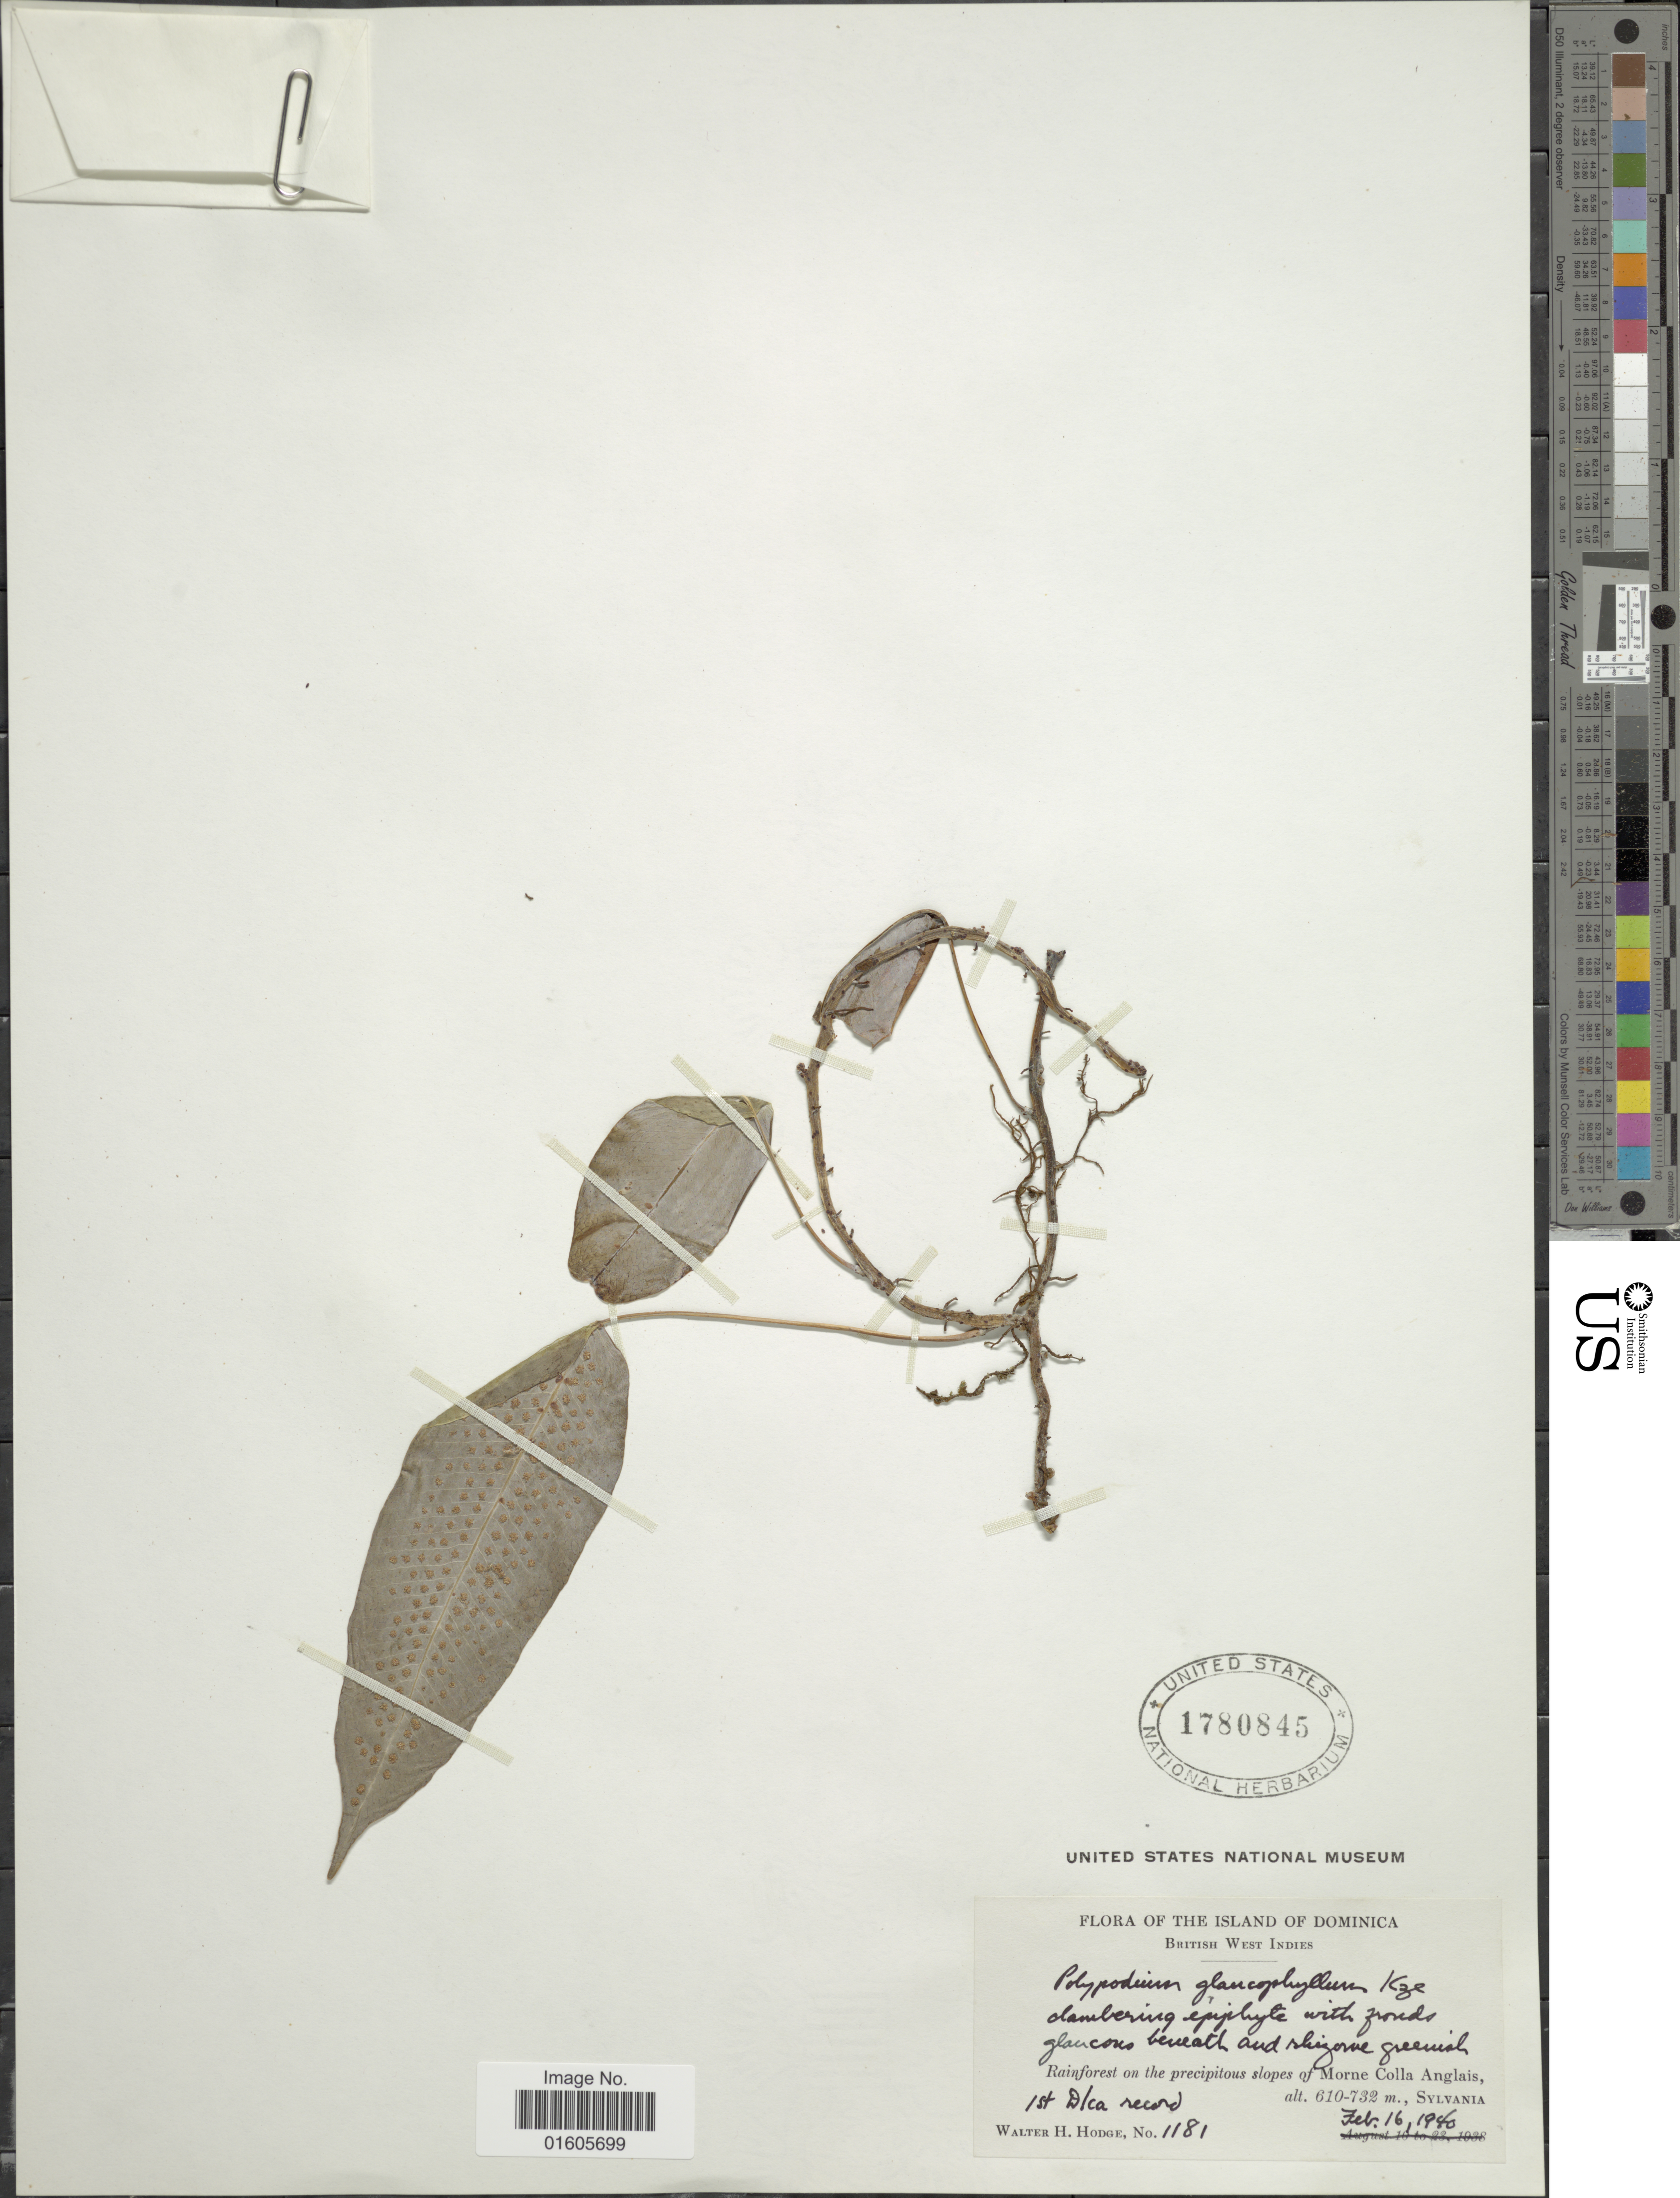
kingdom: Plantae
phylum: Tracheophyta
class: Polypodiopsida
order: Polypodiales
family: Polypodiaceae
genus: Serpocaulon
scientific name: Serpocaulon levigatum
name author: (Cav.) A.R. Sm.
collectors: W. Hodge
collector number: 1181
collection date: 1940-02-16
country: Dominica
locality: Island of Dominica. British West Indies. Rainforest on the precipitous slopes of Morne Colla Anglais, Sylvania.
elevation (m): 610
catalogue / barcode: US 1780845